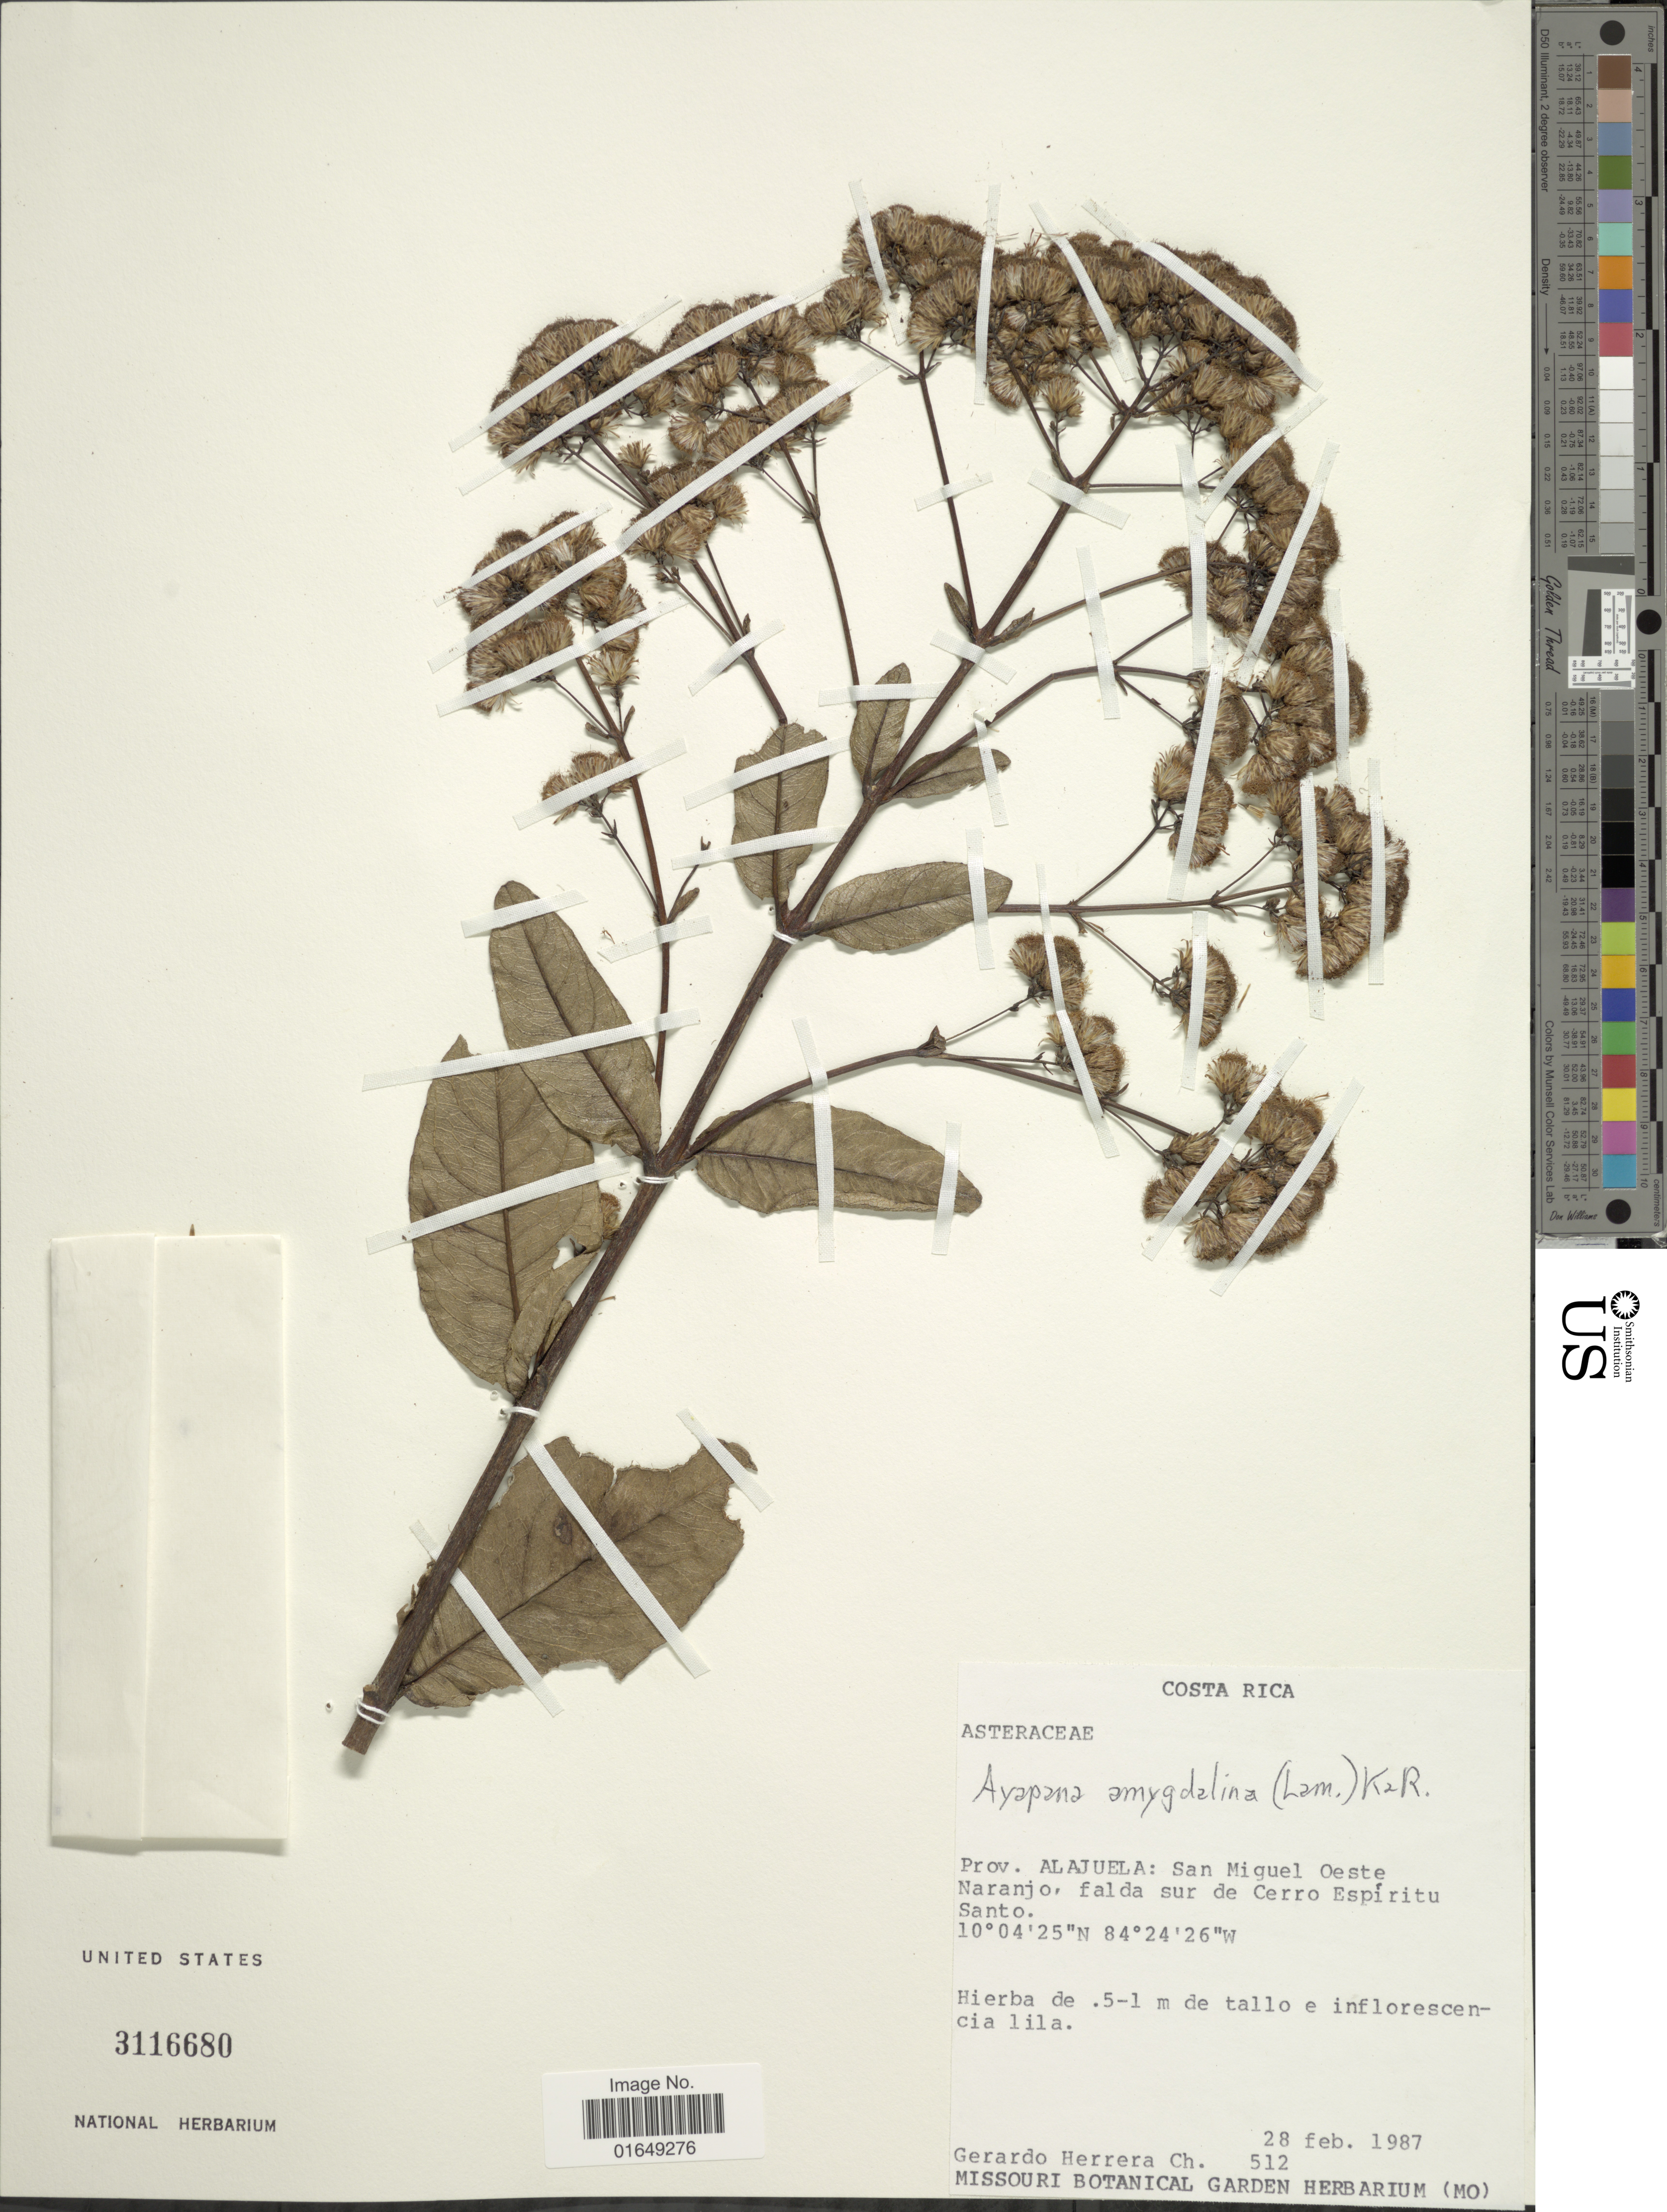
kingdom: Plantae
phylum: Tracheophyta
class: Magnoliopsida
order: Asterales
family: Asteraceae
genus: Ayapana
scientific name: Ayapana amygdalina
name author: (Lam.) R.M. King & H. Rob.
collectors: G. Herrera Ch.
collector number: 512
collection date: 1987-02-28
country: Costa Rica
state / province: Alajuela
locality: San Miguel Oeste Naranjo, falda sur de Cerro Espiritu Santo.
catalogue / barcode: US 3116680